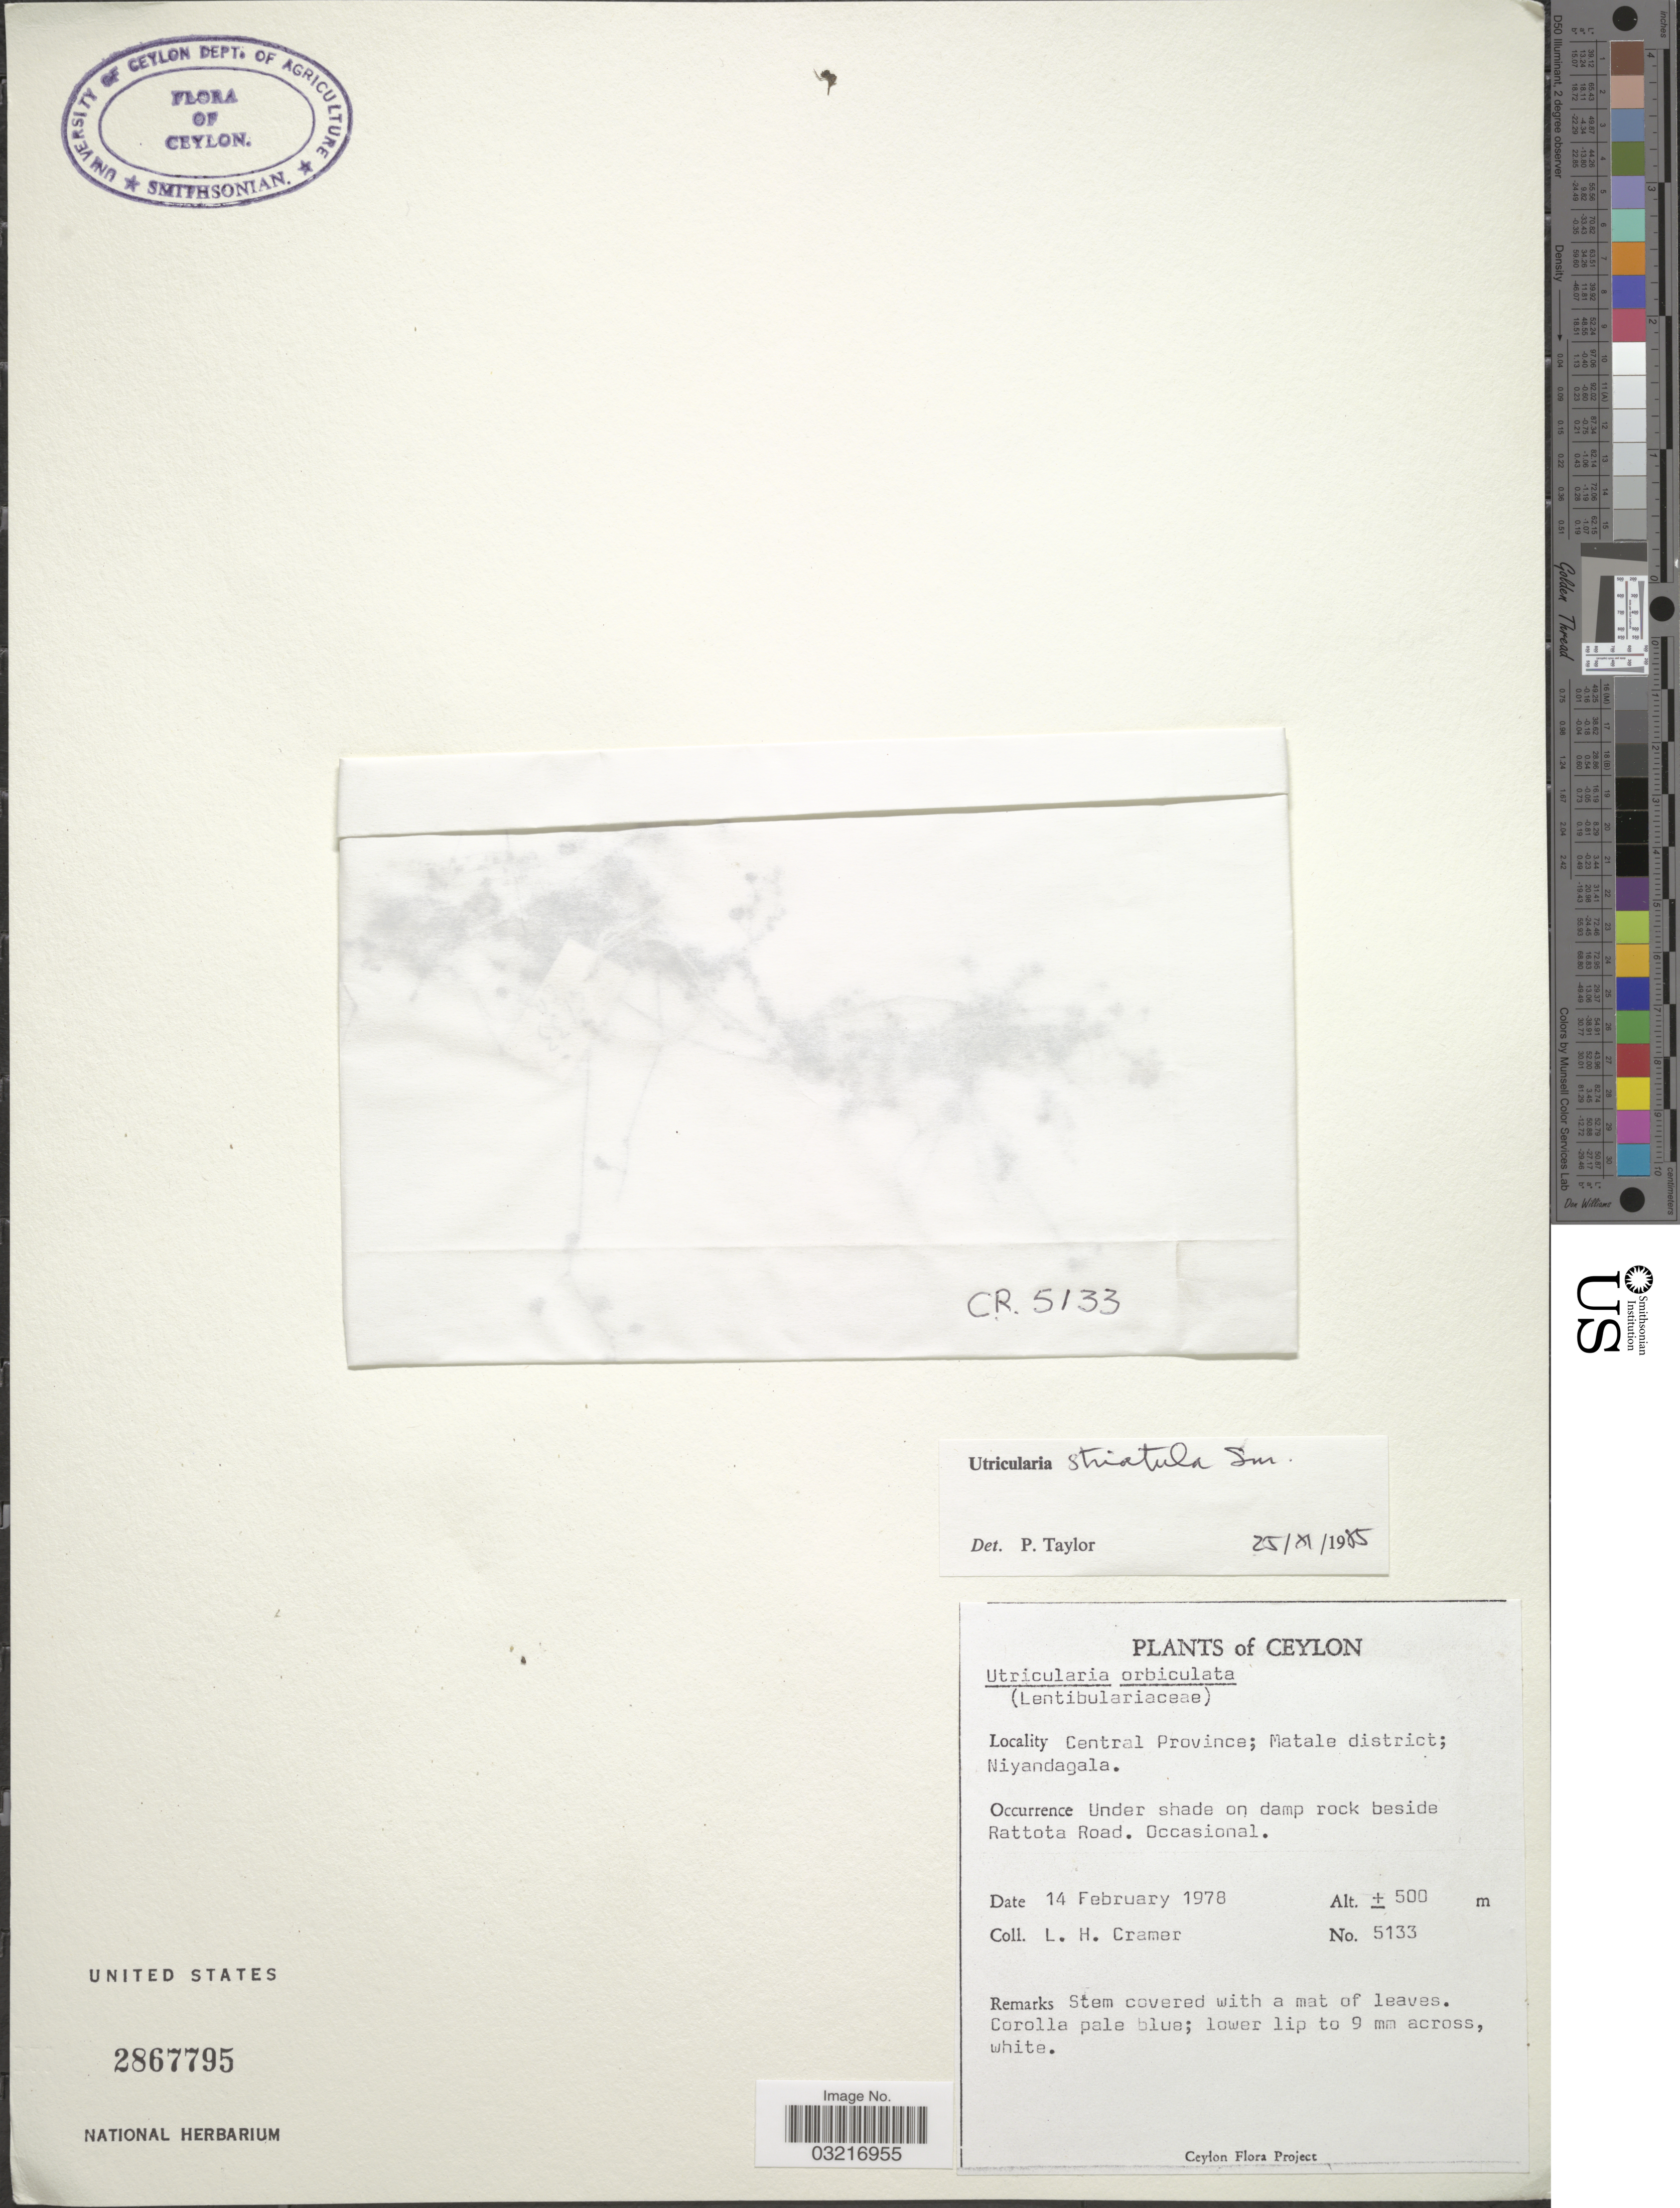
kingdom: Plantae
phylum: Tracheophyta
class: Magnoliopsida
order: Lamiales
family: Lentibulariaceae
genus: Utricularia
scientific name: Utricularia striatula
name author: Sm.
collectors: L. H. Cramer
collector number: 5133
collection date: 1978-02-14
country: Sri Lanka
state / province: Central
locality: Ceylon, Matale district; Niyandagala, Under shade on damp rock beside Rattota Road.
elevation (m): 500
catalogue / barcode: US 2867795